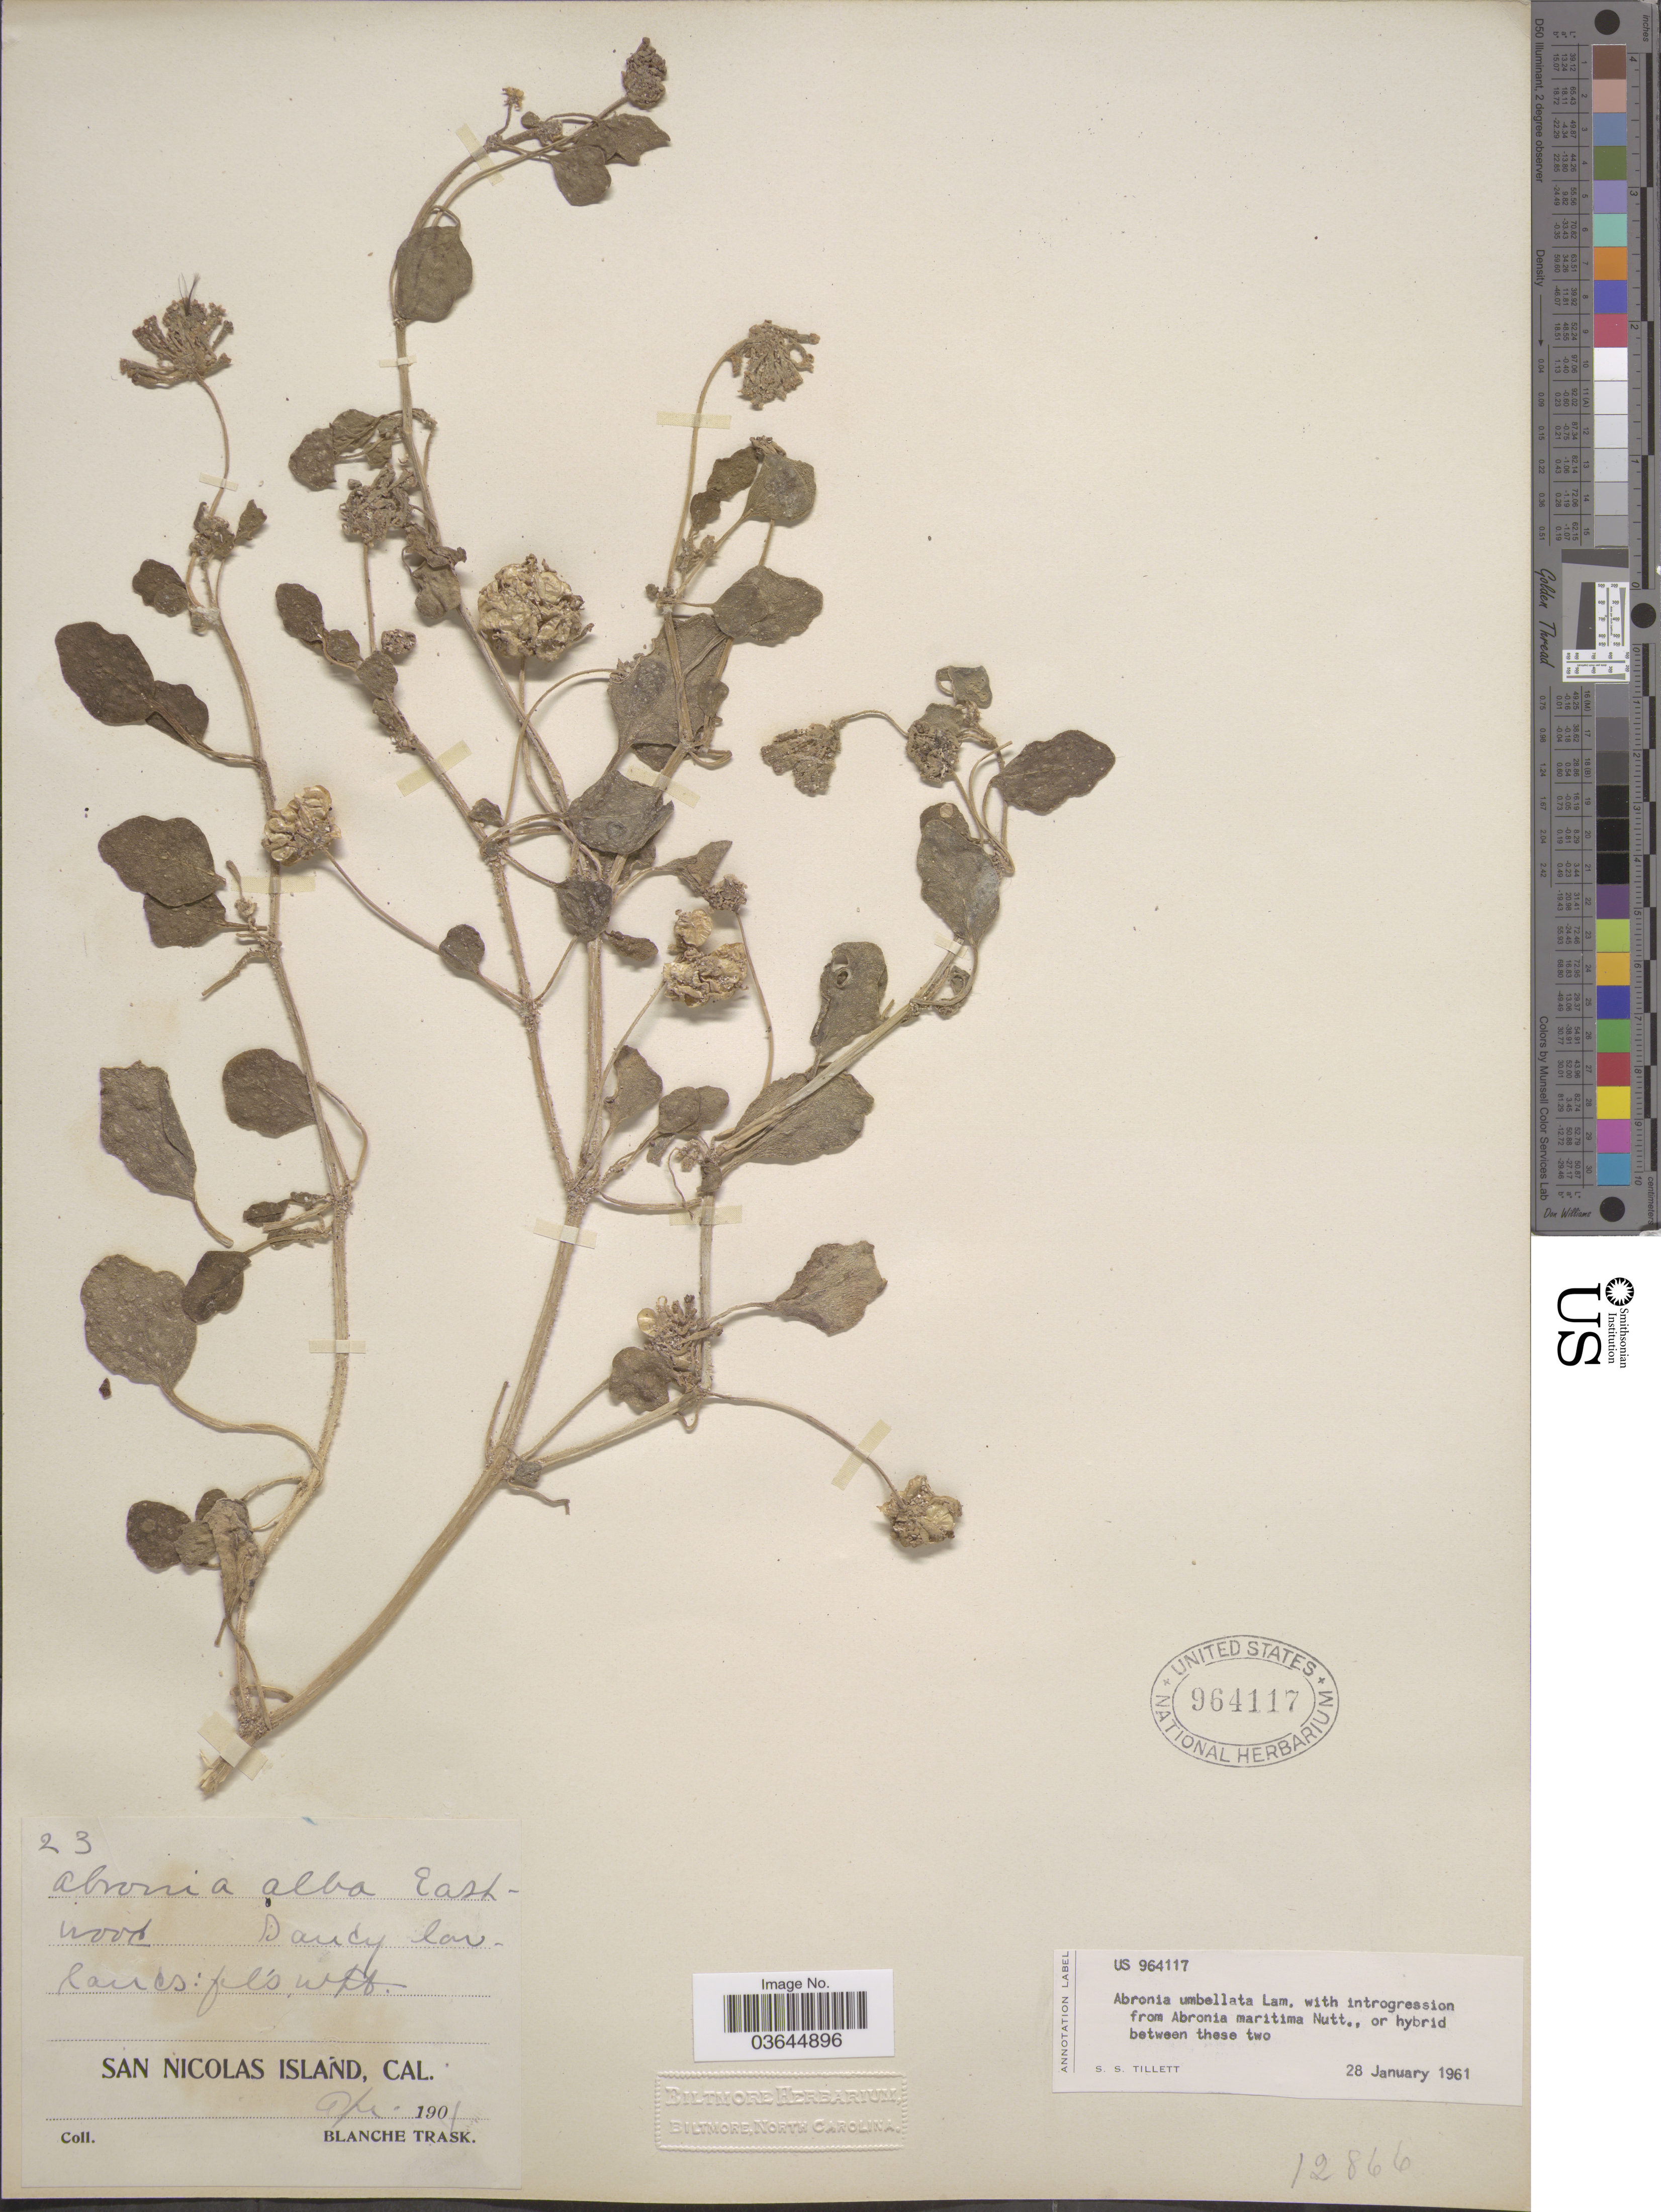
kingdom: Plantae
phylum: Tracheophyta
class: Magnoliopsida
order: Caryophyllales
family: Nyctaginaceae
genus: Abronia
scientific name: Abronia umbellata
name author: Lam.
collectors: B. Trask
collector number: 23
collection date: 1901-04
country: United States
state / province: California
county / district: Ventura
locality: San Nicolas Island.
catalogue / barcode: US 964117